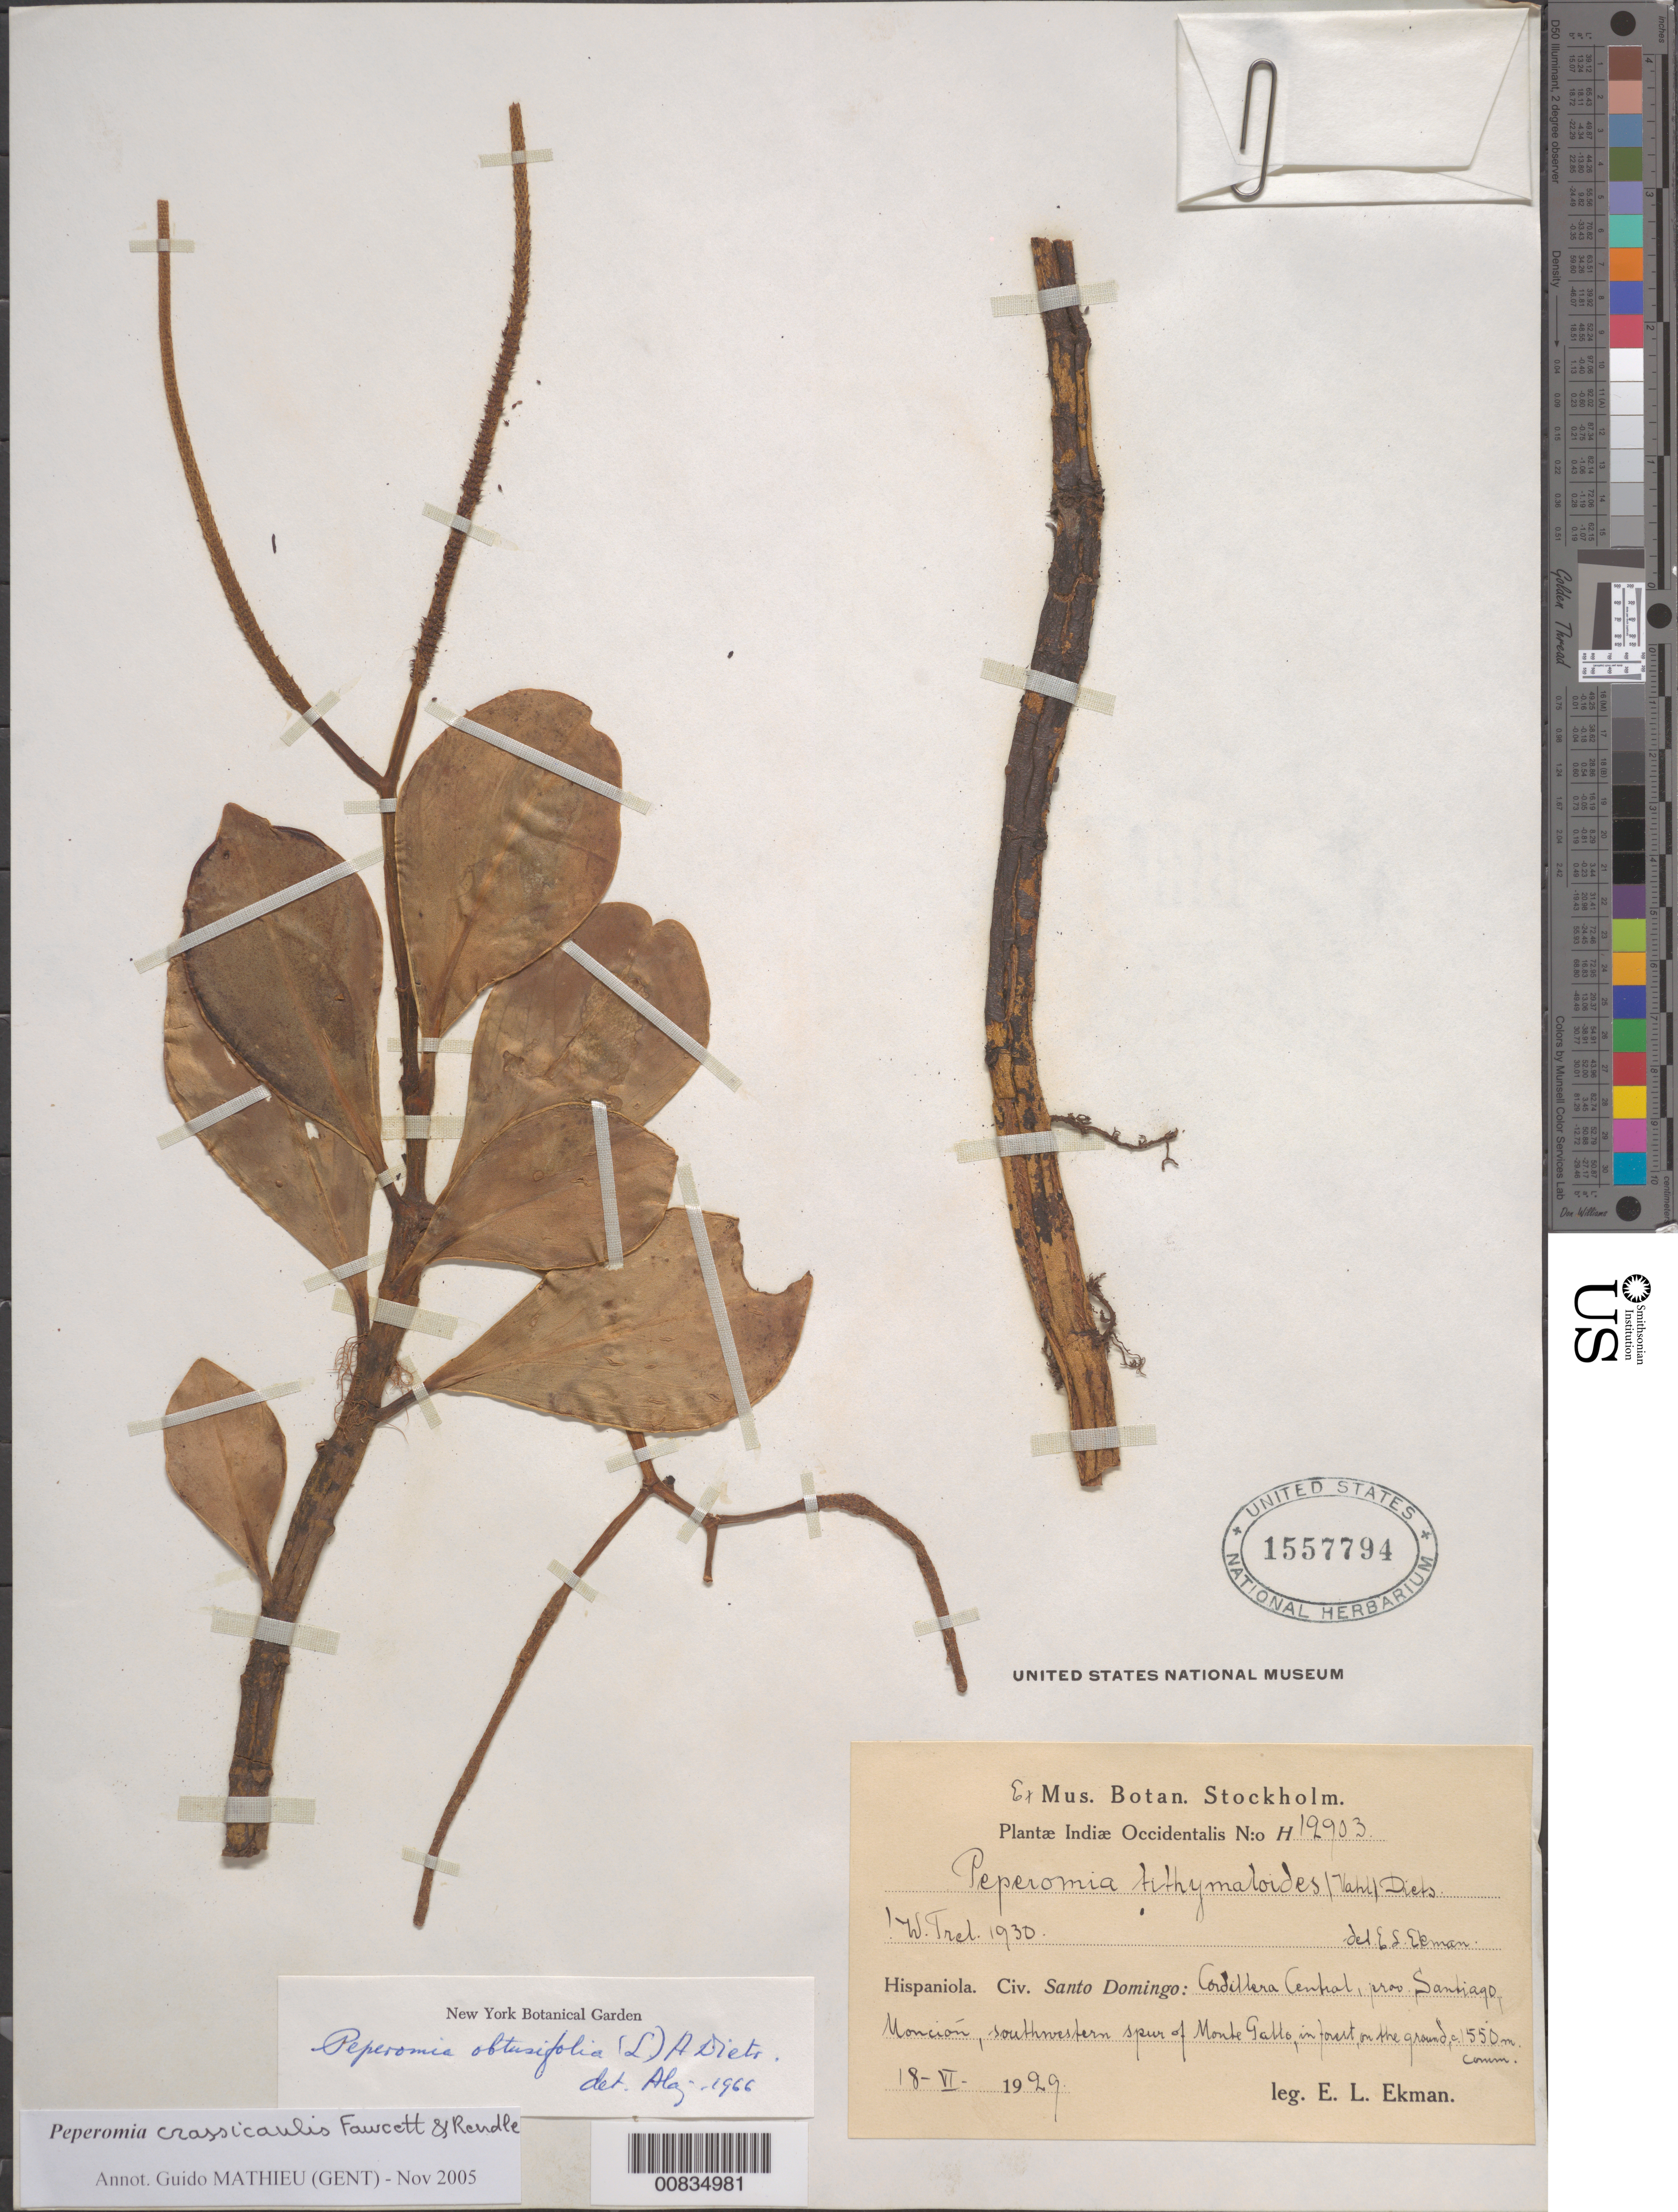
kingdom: Plantae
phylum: Tracheophyta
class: Magnoliopsida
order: Piperales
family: Piperaceae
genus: Peperomia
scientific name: Peperomia crassicaulis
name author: Fawc. & Rendle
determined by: Mathieu, Guido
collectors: E. L. Ekman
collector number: H 12903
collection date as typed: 18 Jun 1929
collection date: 1929-06-18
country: Dominican Republic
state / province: Santiago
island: Hispaniola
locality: Cordillera Central, Monción, southwestern spur of Monte Gallo.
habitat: In forest, on the ground.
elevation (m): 1550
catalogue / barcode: US 1557794